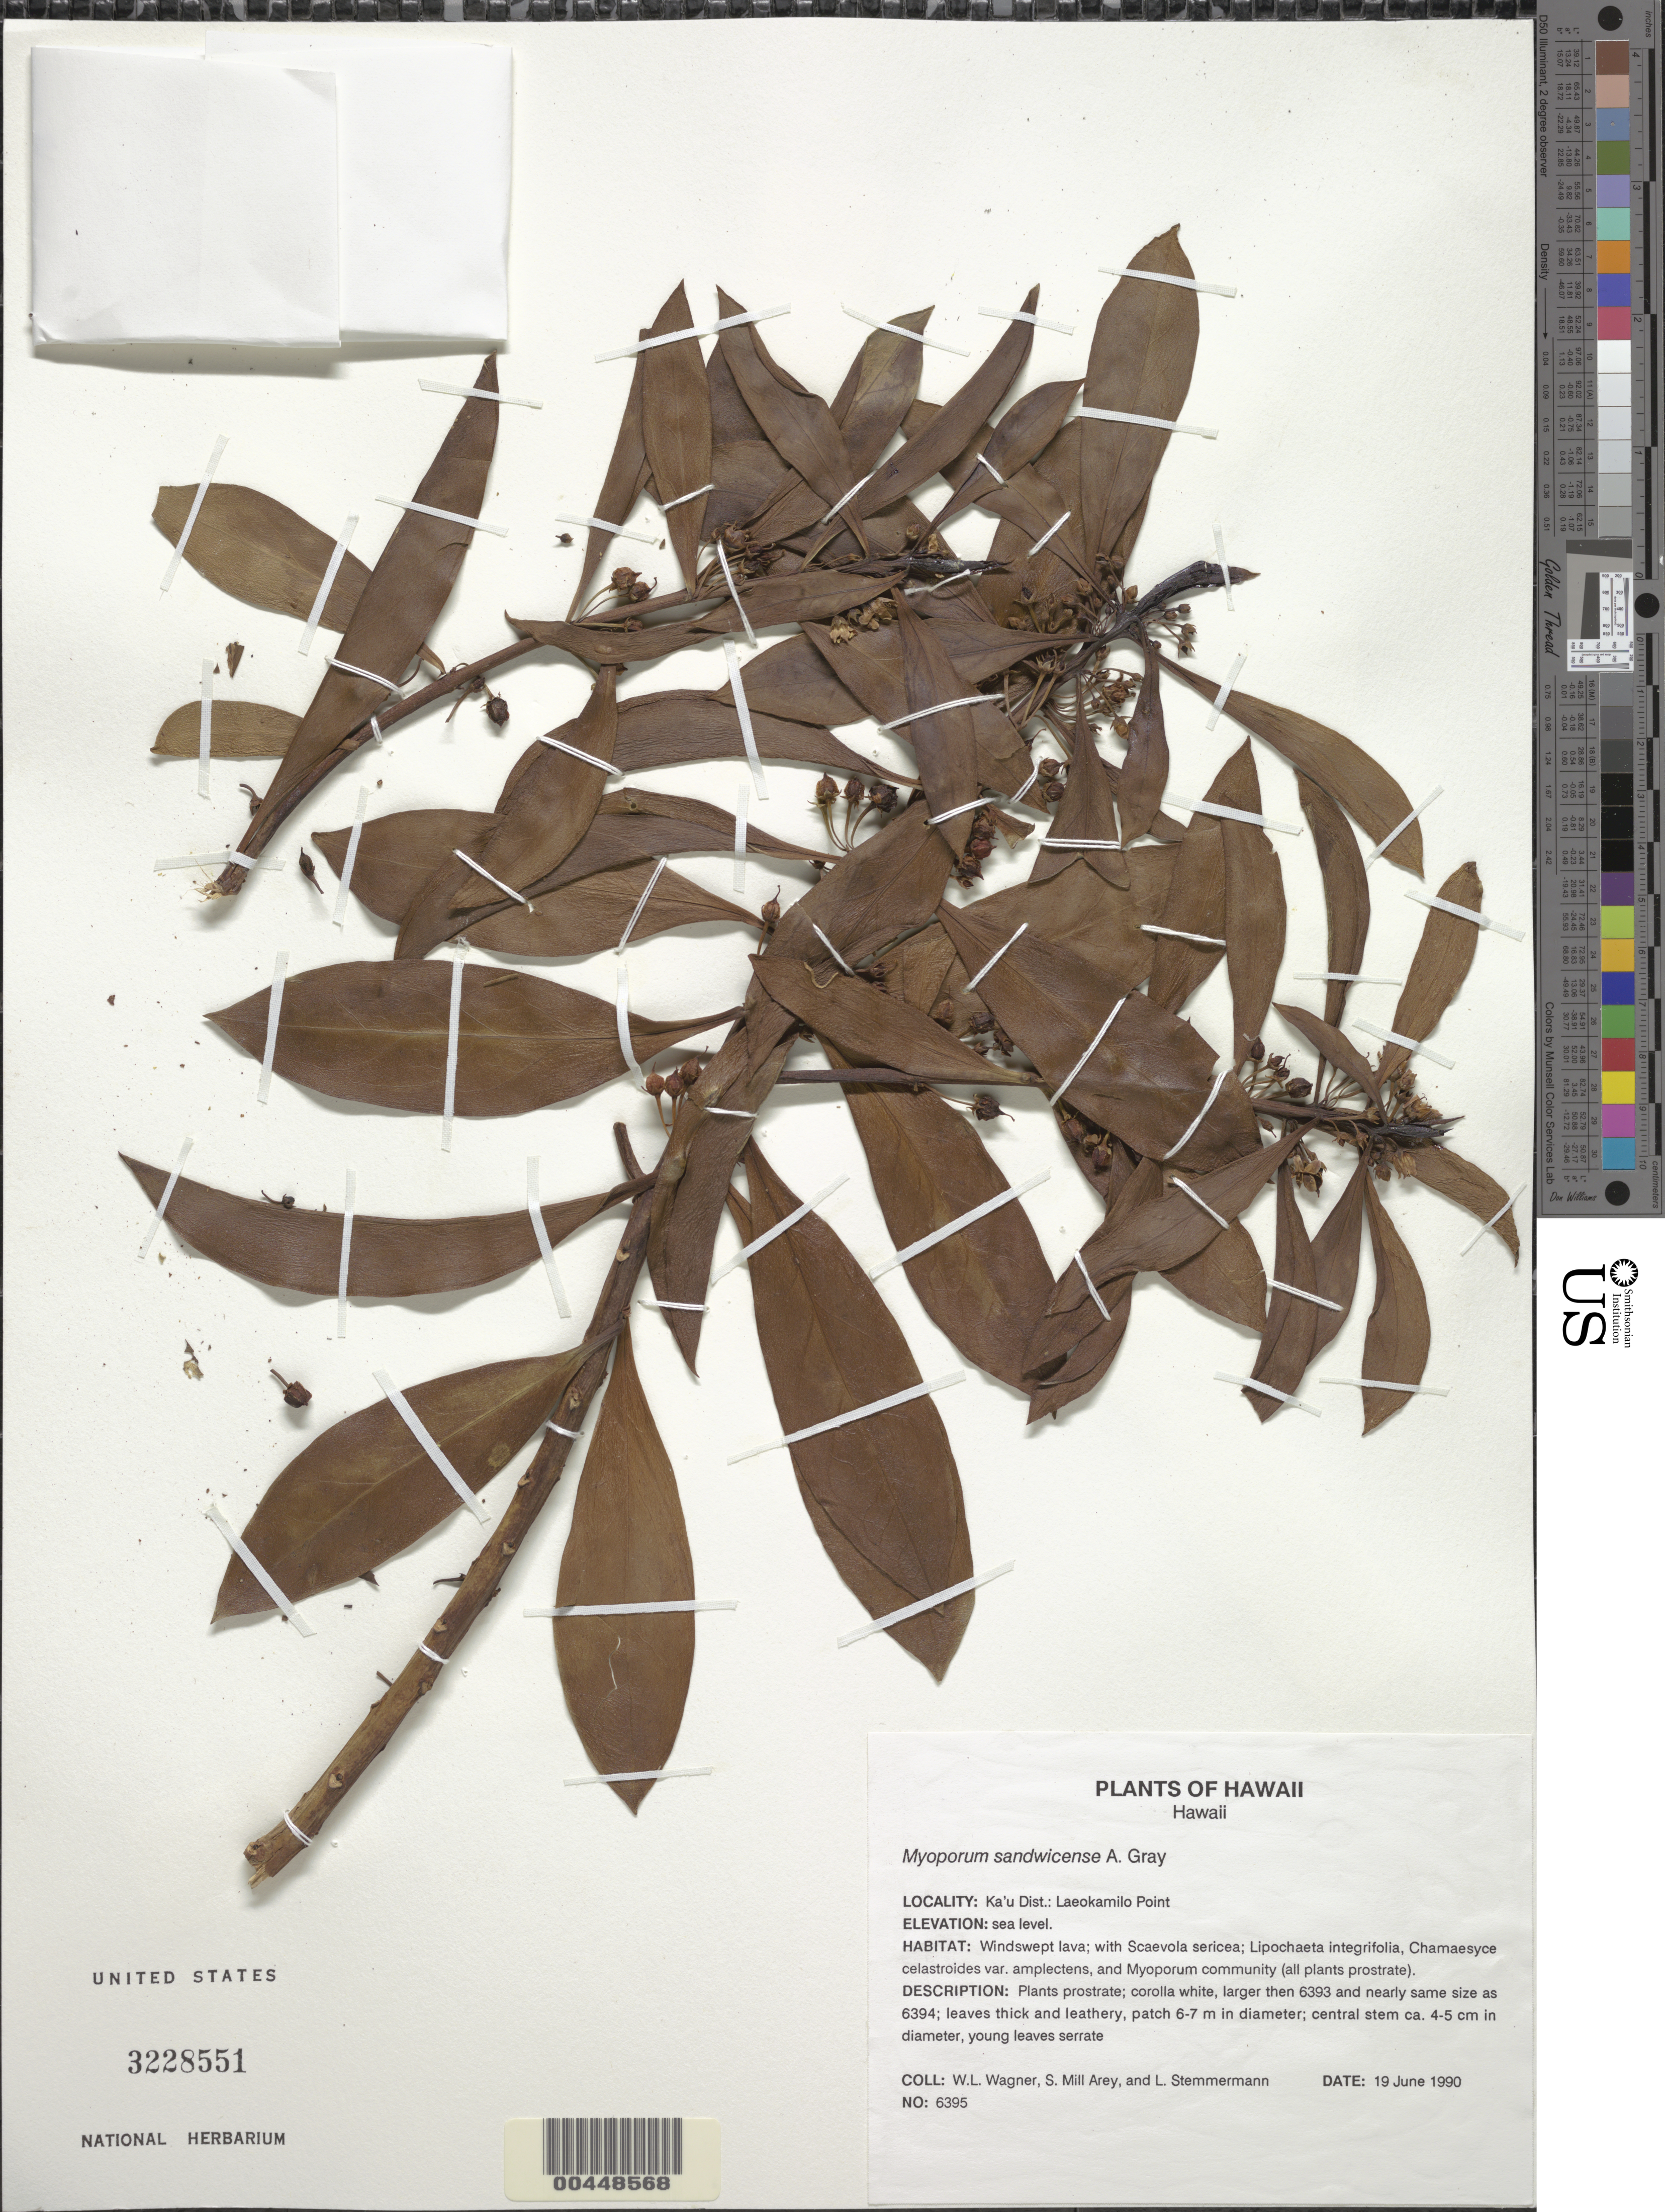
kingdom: Plantae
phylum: Tracheophyta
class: Magnoliopsida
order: Lamiales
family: Scrophulariaceae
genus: Myoporum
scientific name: Myoporum sandwicense subsp. sandwicense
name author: A. Gray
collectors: W. L. Wagner, S. Arey & L. Stemmermann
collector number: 6395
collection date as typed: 19 Jun 1990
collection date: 1990-06-19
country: United States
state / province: Hawaii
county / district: Hawaii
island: Hawaii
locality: Kau Dist, Laeokamilo Point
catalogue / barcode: US 3228551